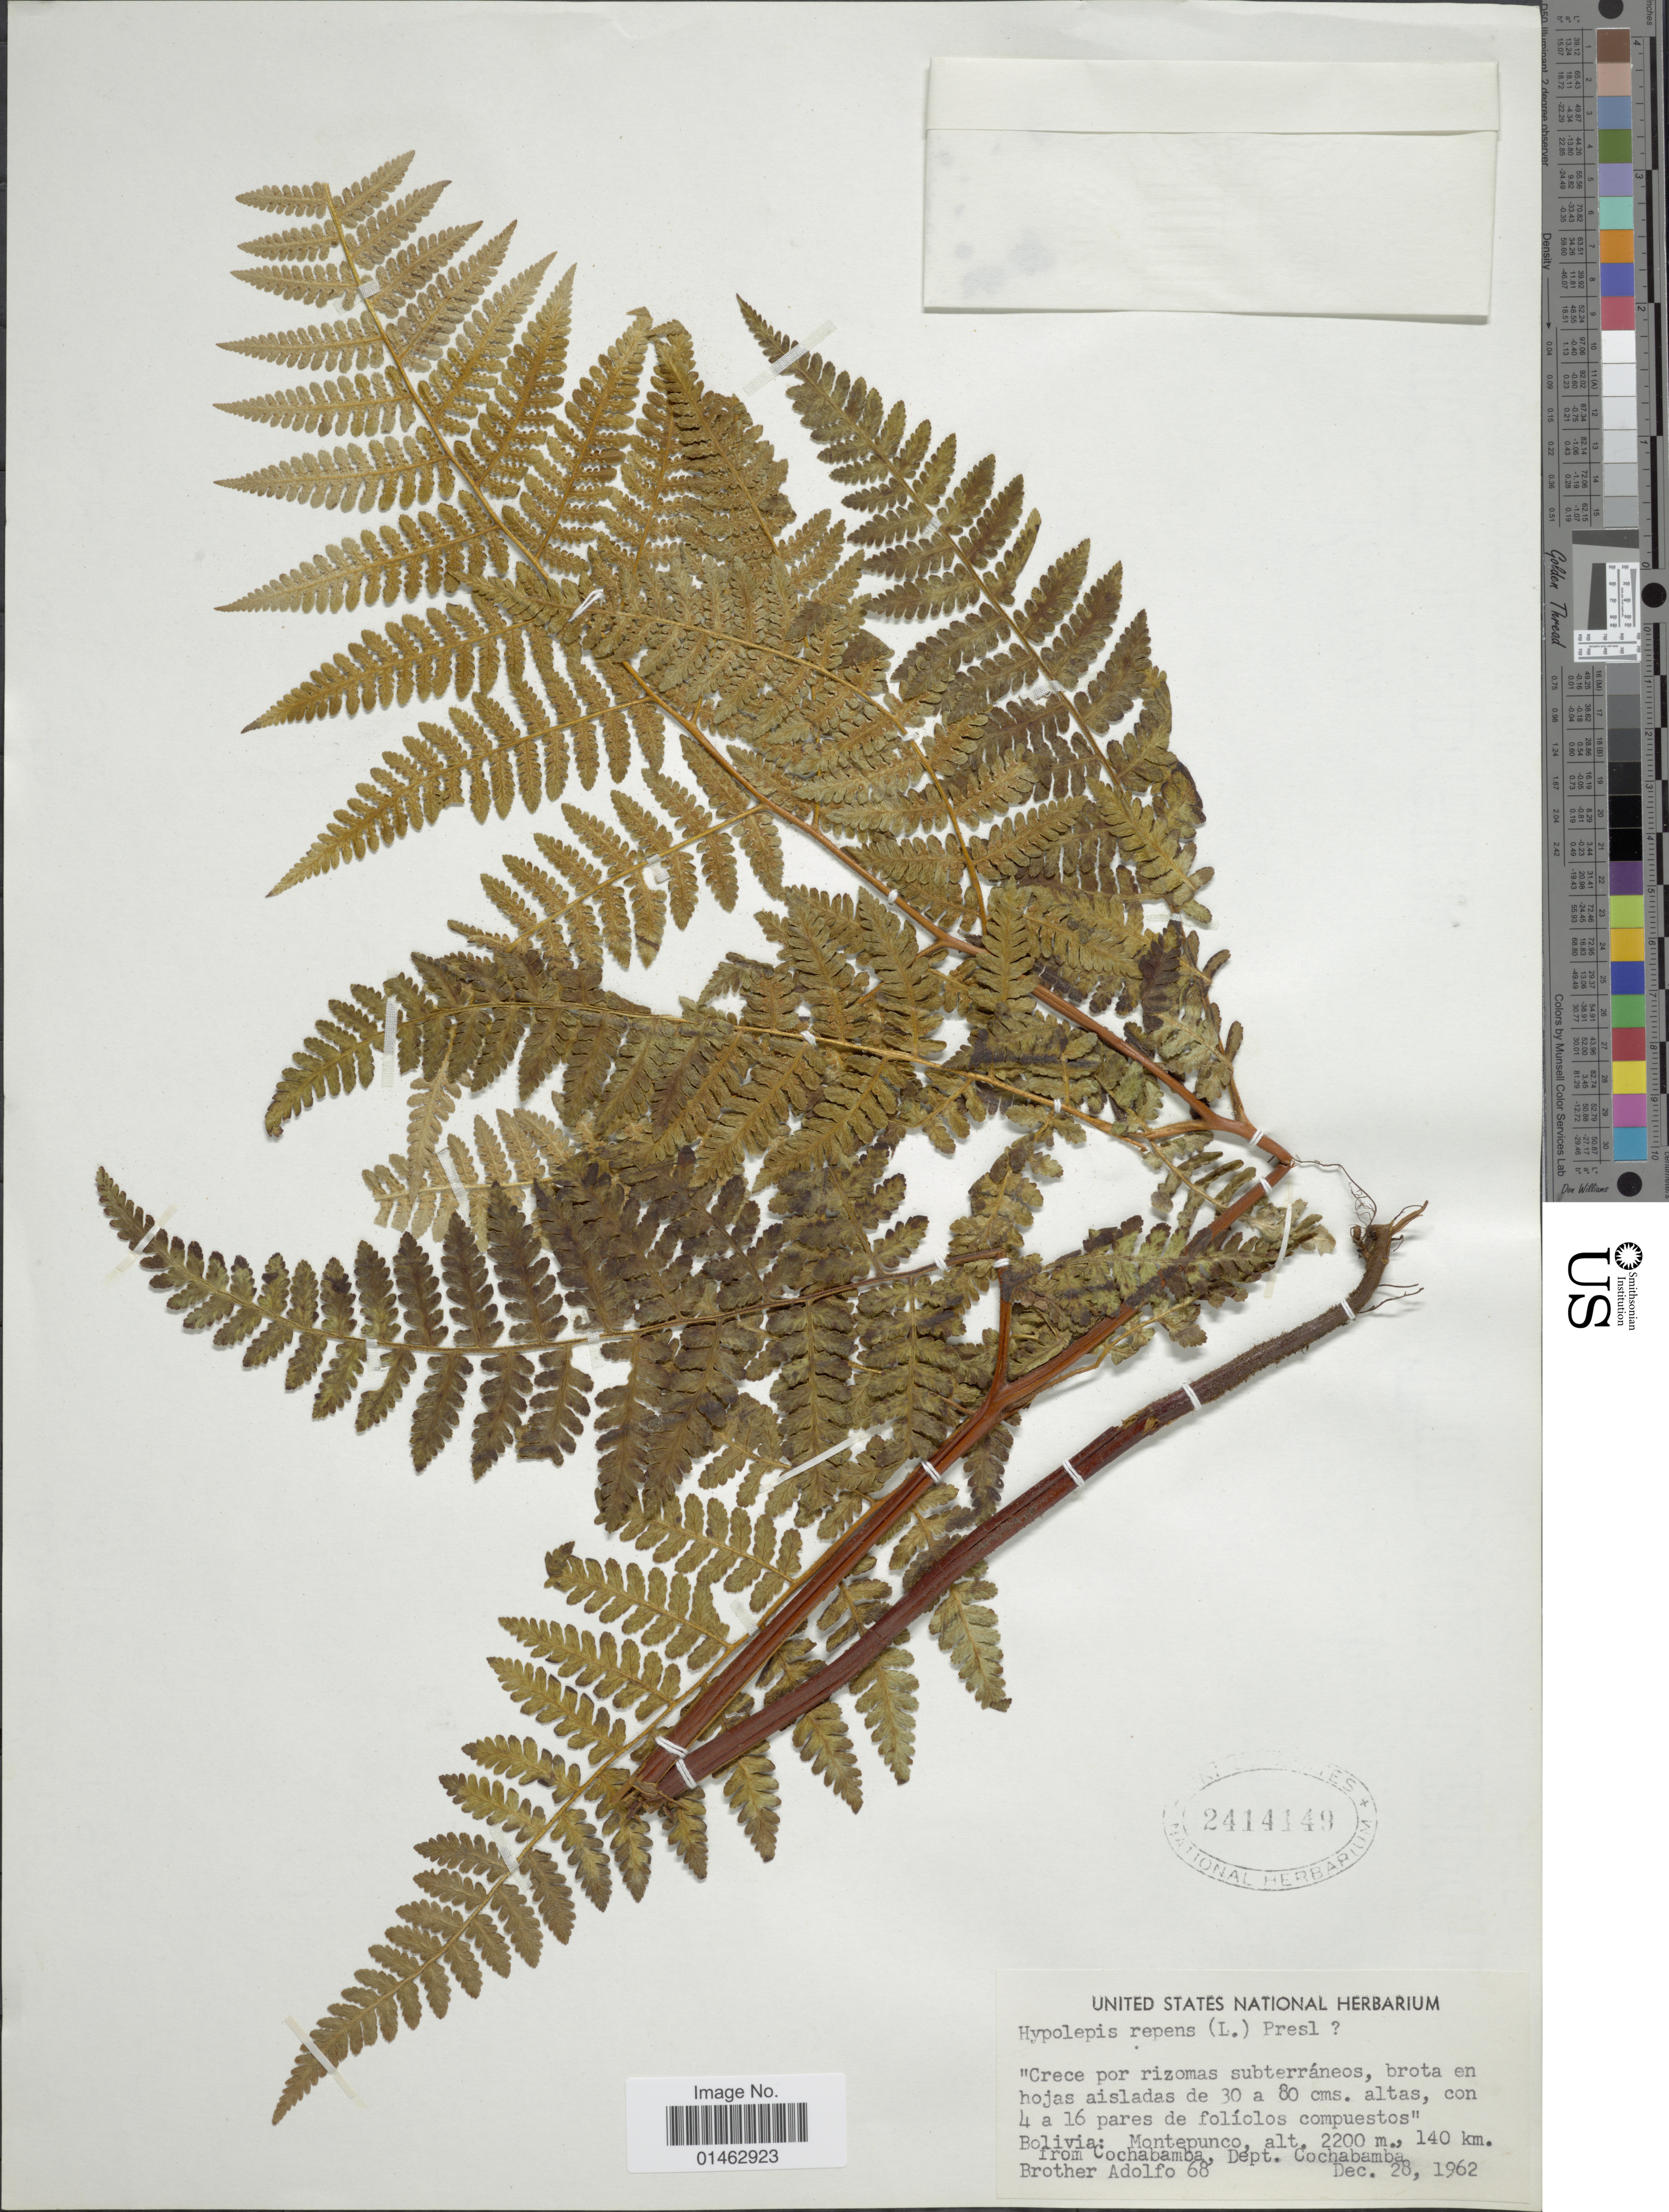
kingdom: Plantae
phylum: Tracheophyta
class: Polypodiopsida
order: Polypodiales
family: Dennstaedtiaceae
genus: Hypolepis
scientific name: Hypolepis flexuosa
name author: Sodiro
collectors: Bro. Adolfo M.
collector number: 68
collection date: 1962-12-28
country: Bolivia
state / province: Cochabamba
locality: Montepunco, 140 km. from Cochabamba, Dept. Cochabamba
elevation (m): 2200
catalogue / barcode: US 2414149